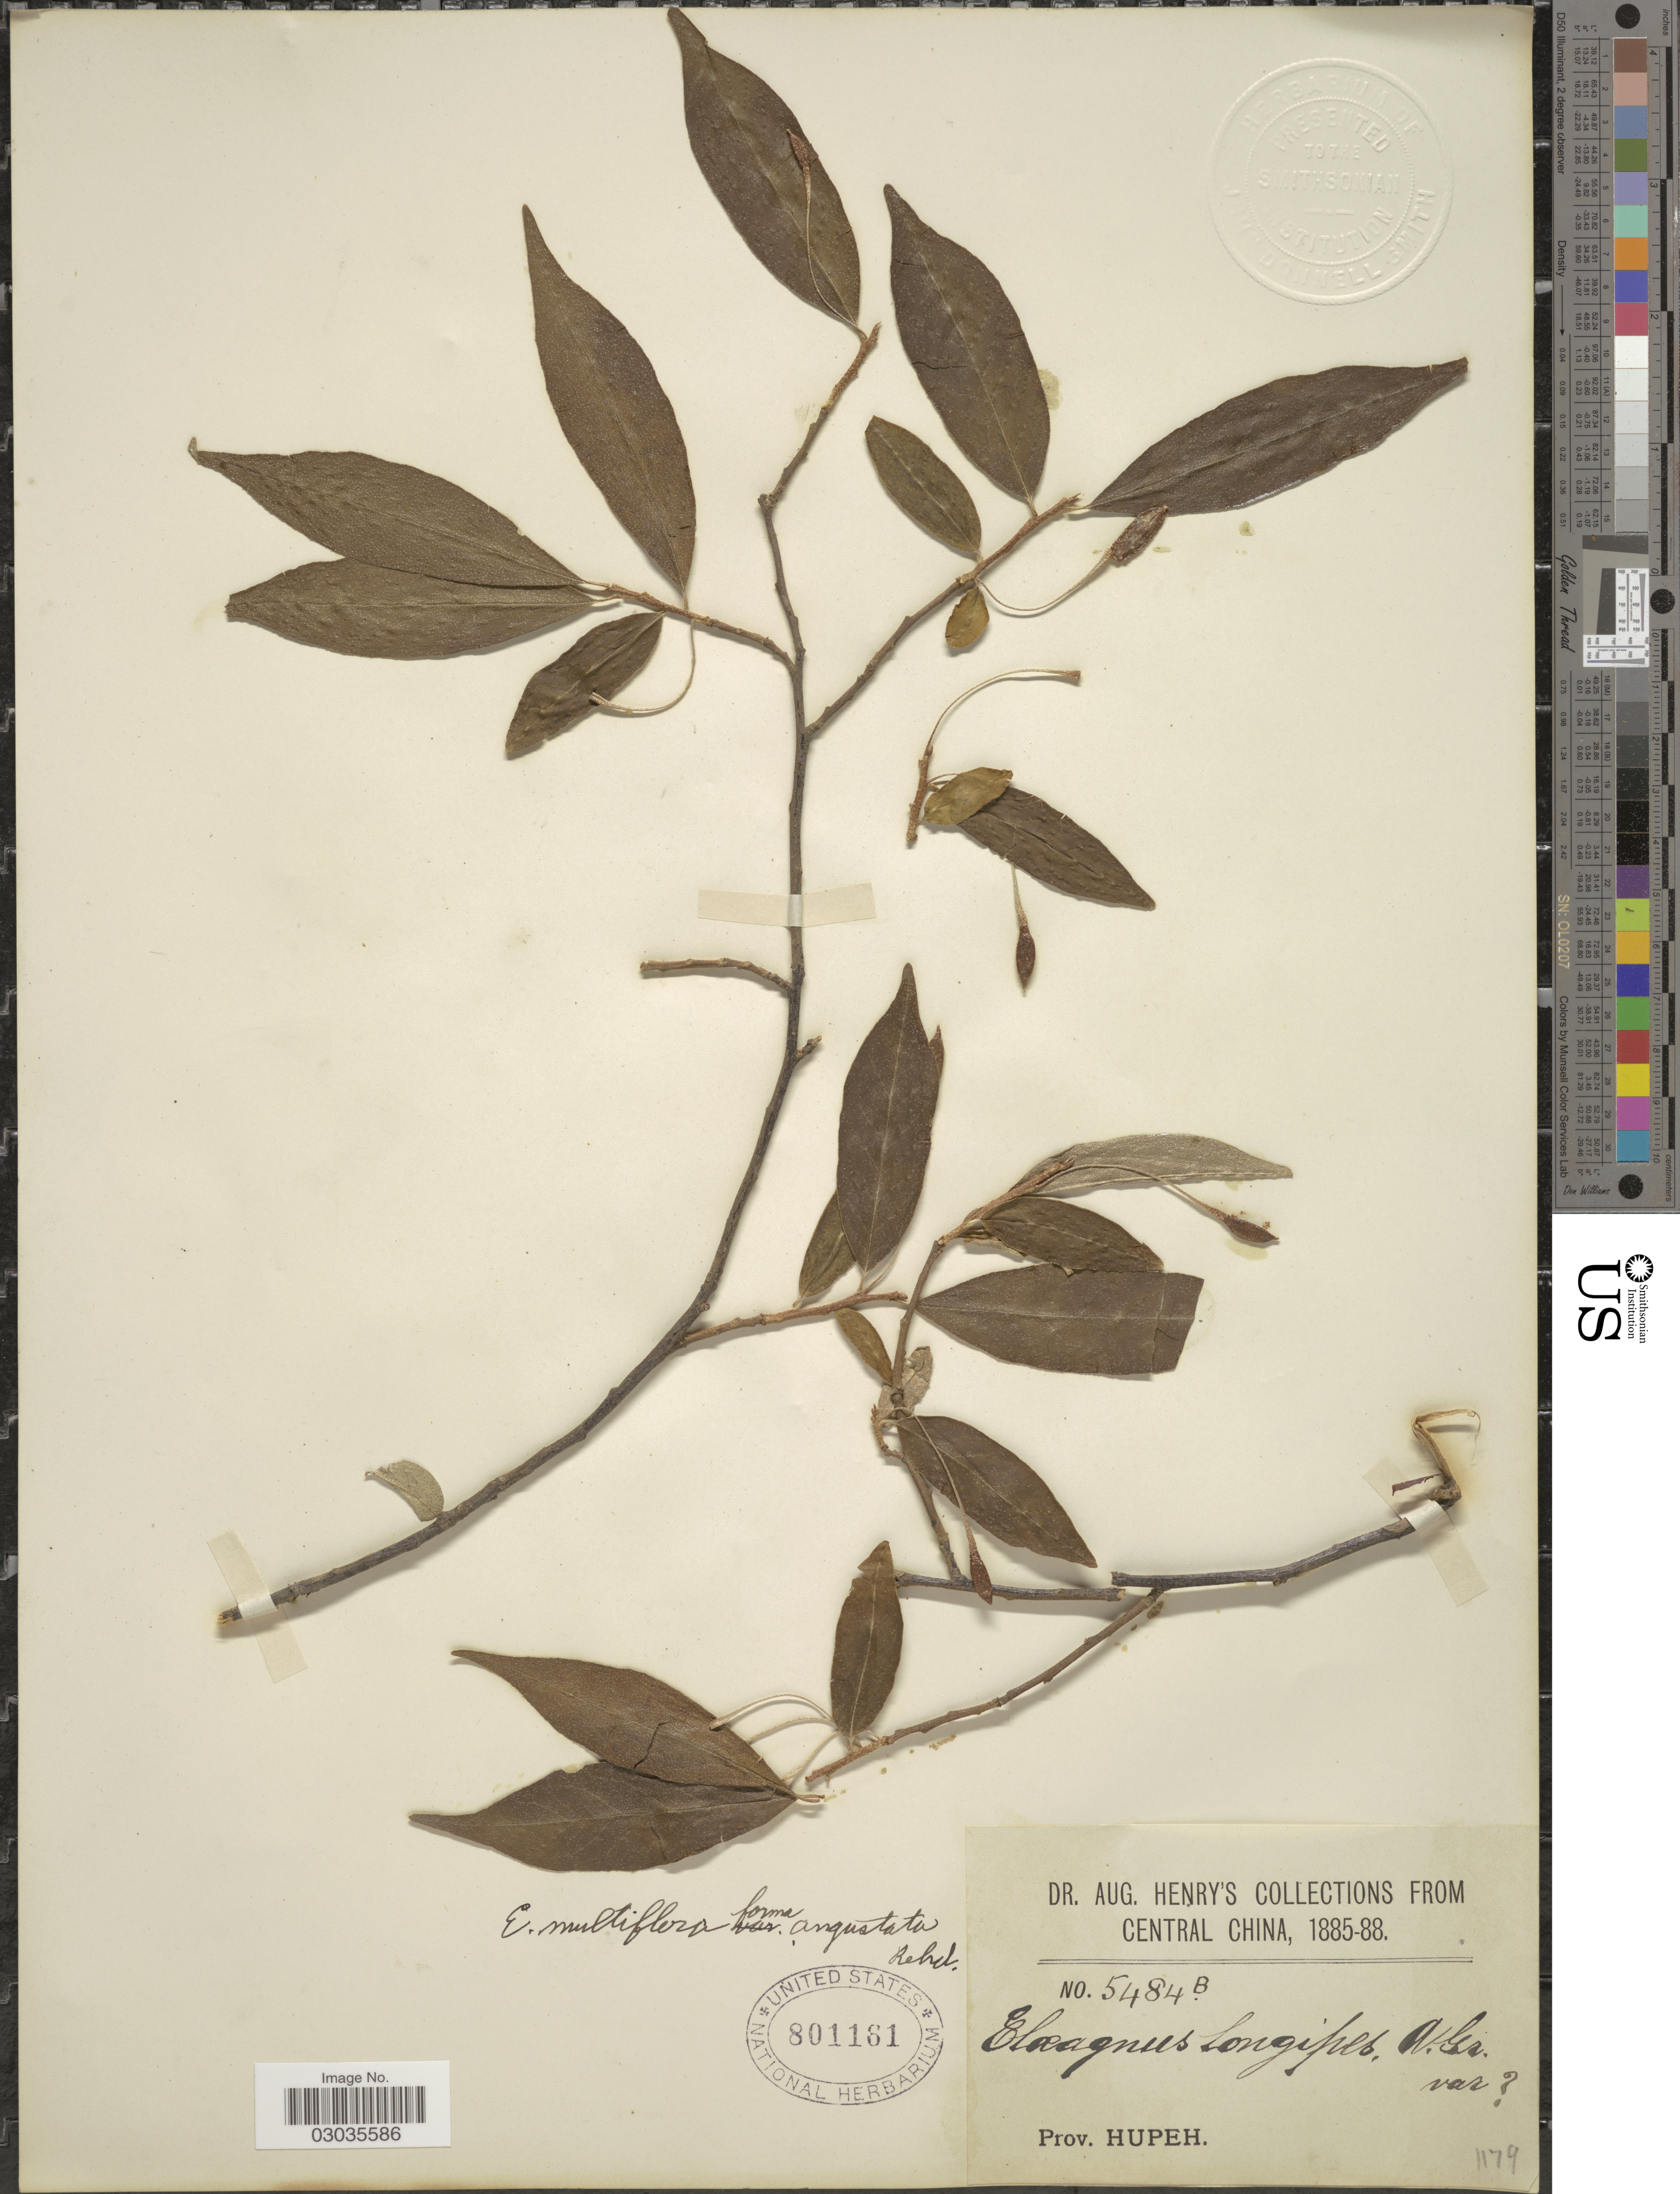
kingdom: Plantae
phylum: Tracheophyta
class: Magnoliopsida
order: Rosales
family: Elaeagnaceae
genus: Elaeagnus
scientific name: Elaeagnus multiflora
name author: Thunb.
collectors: A. Henry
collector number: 5484 B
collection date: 1885/1888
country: China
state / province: Hubei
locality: Prov. Hupeh.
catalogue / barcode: US 801161